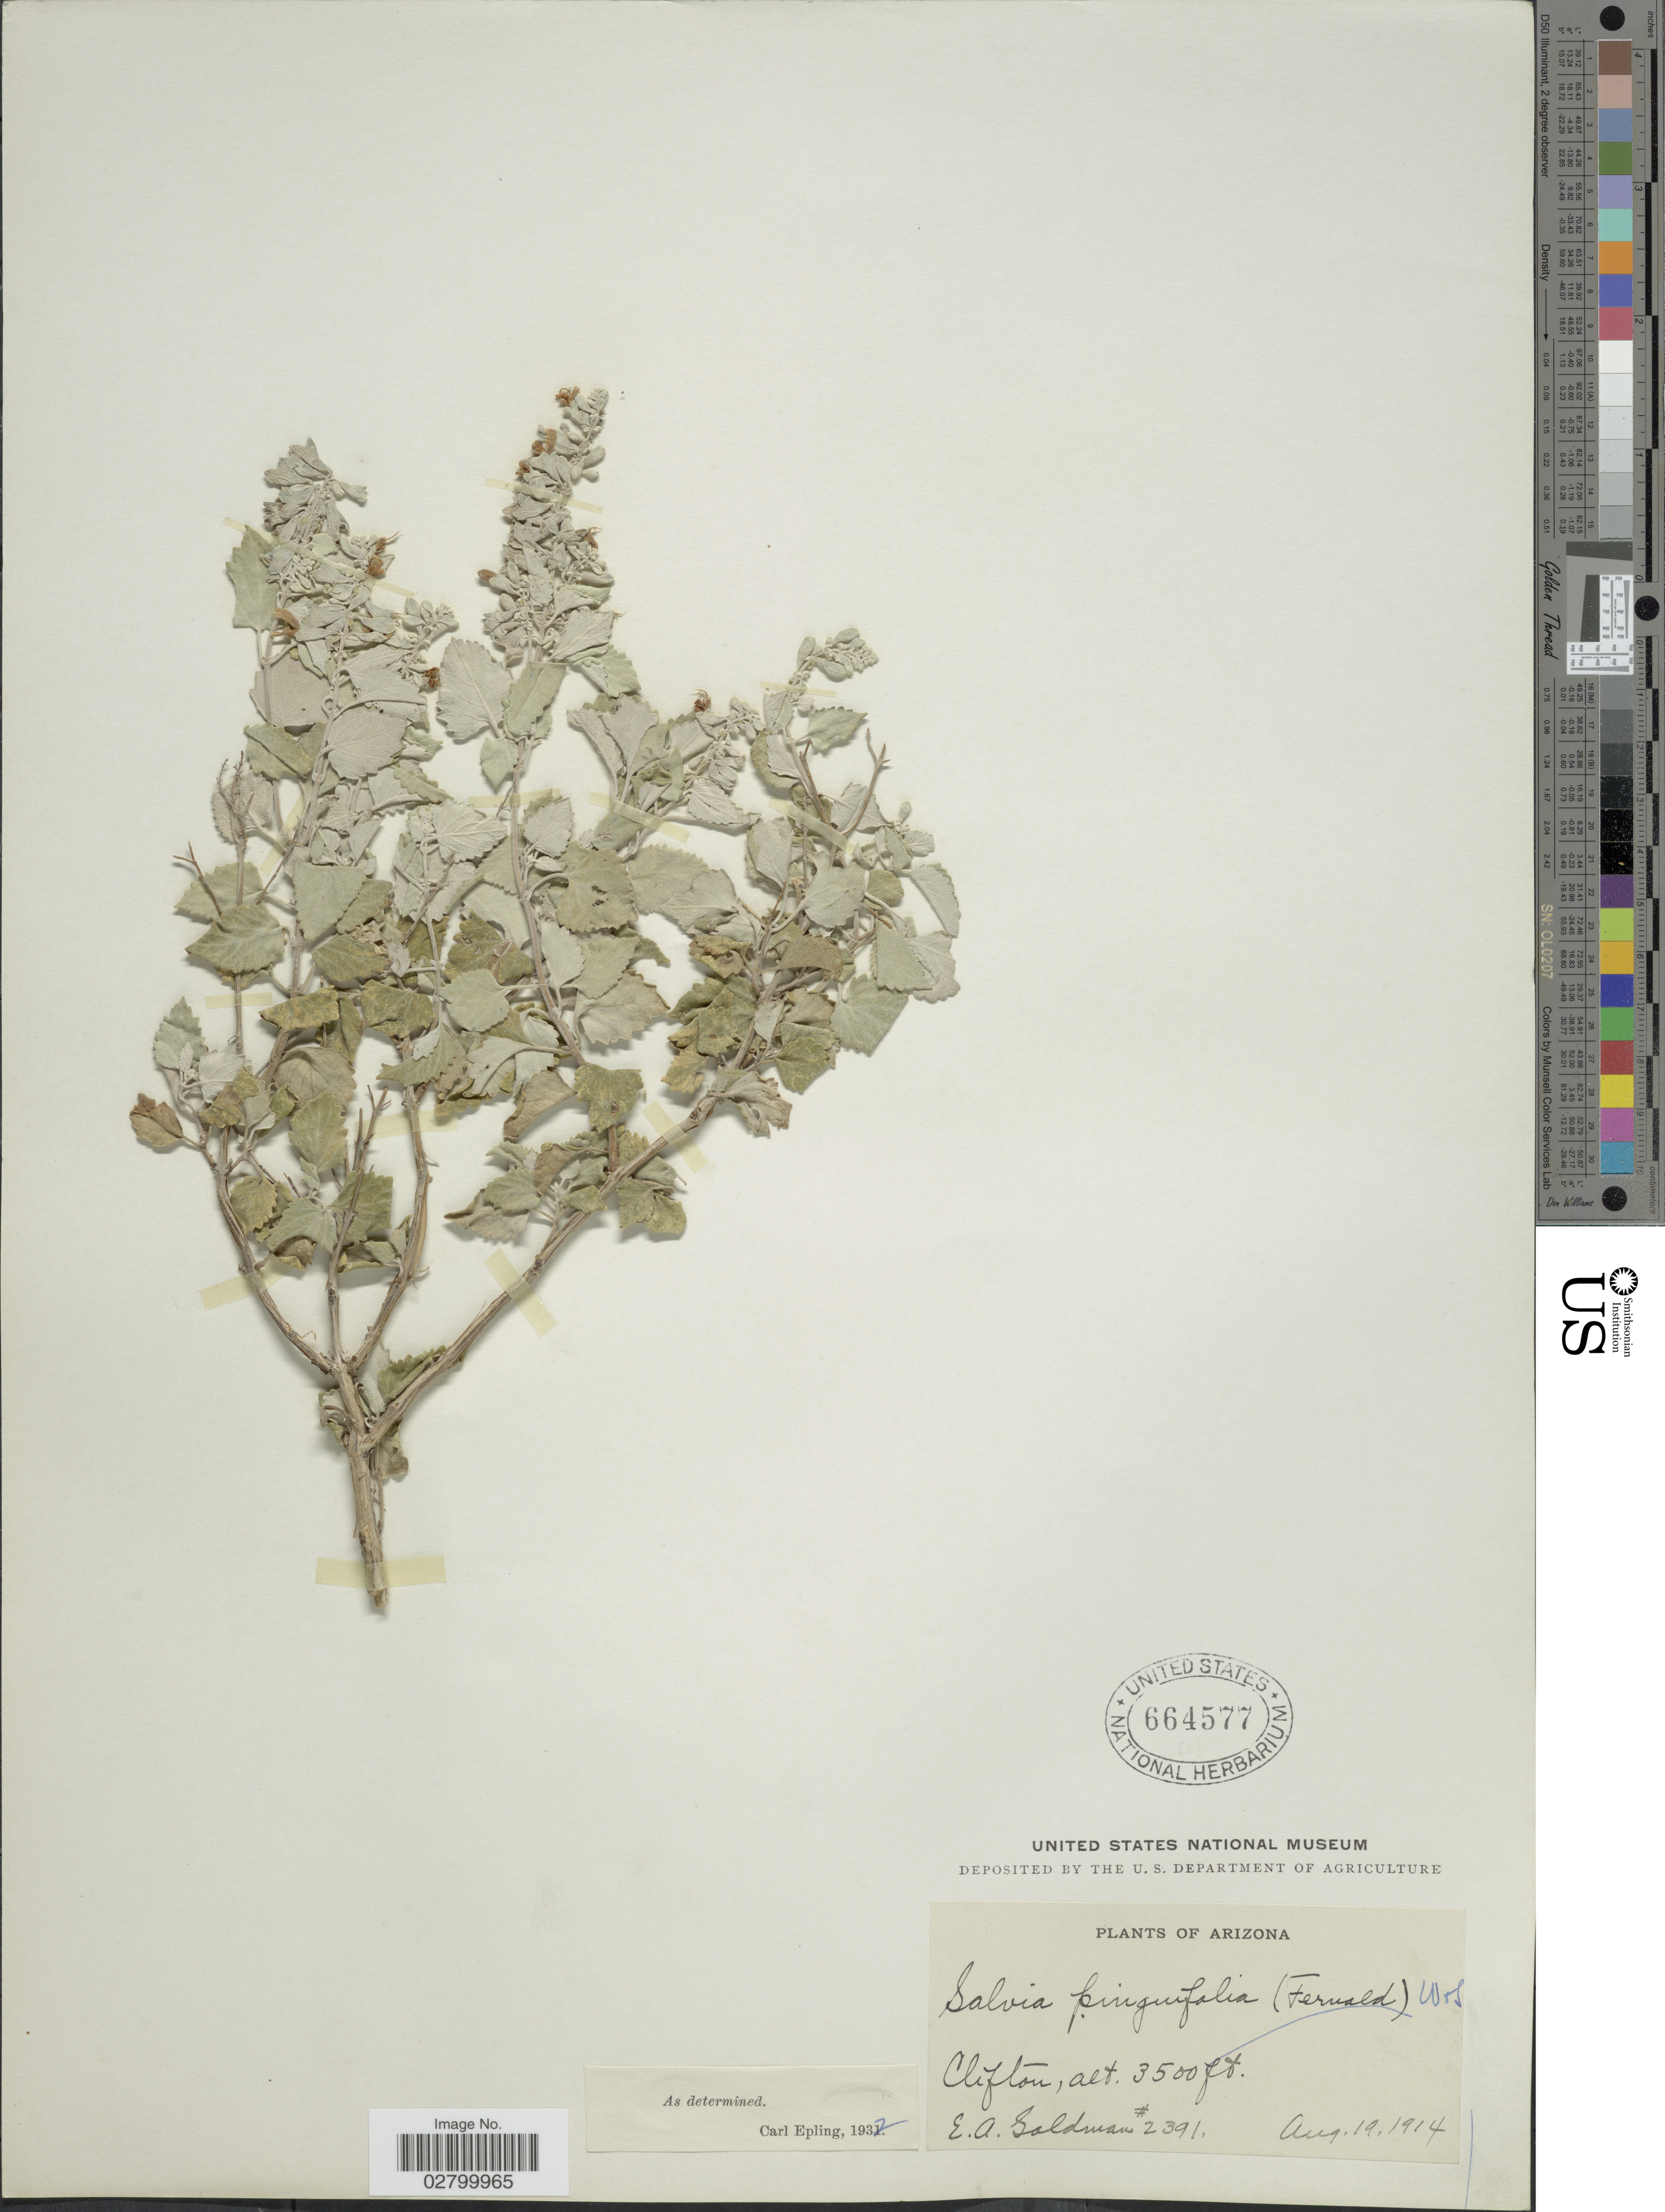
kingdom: Plantae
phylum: Tracheophyta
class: Magnoliopsida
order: Lamiales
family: Lamiaceae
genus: Salvia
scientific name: Salvia pinguifolia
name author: (Fernald) Wooton & Standl.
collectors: E. A. Goldman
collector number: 2391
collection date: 1914-08-19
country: United States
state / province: Arizona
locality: Clifton.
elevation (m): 1067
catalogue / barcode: US 664577